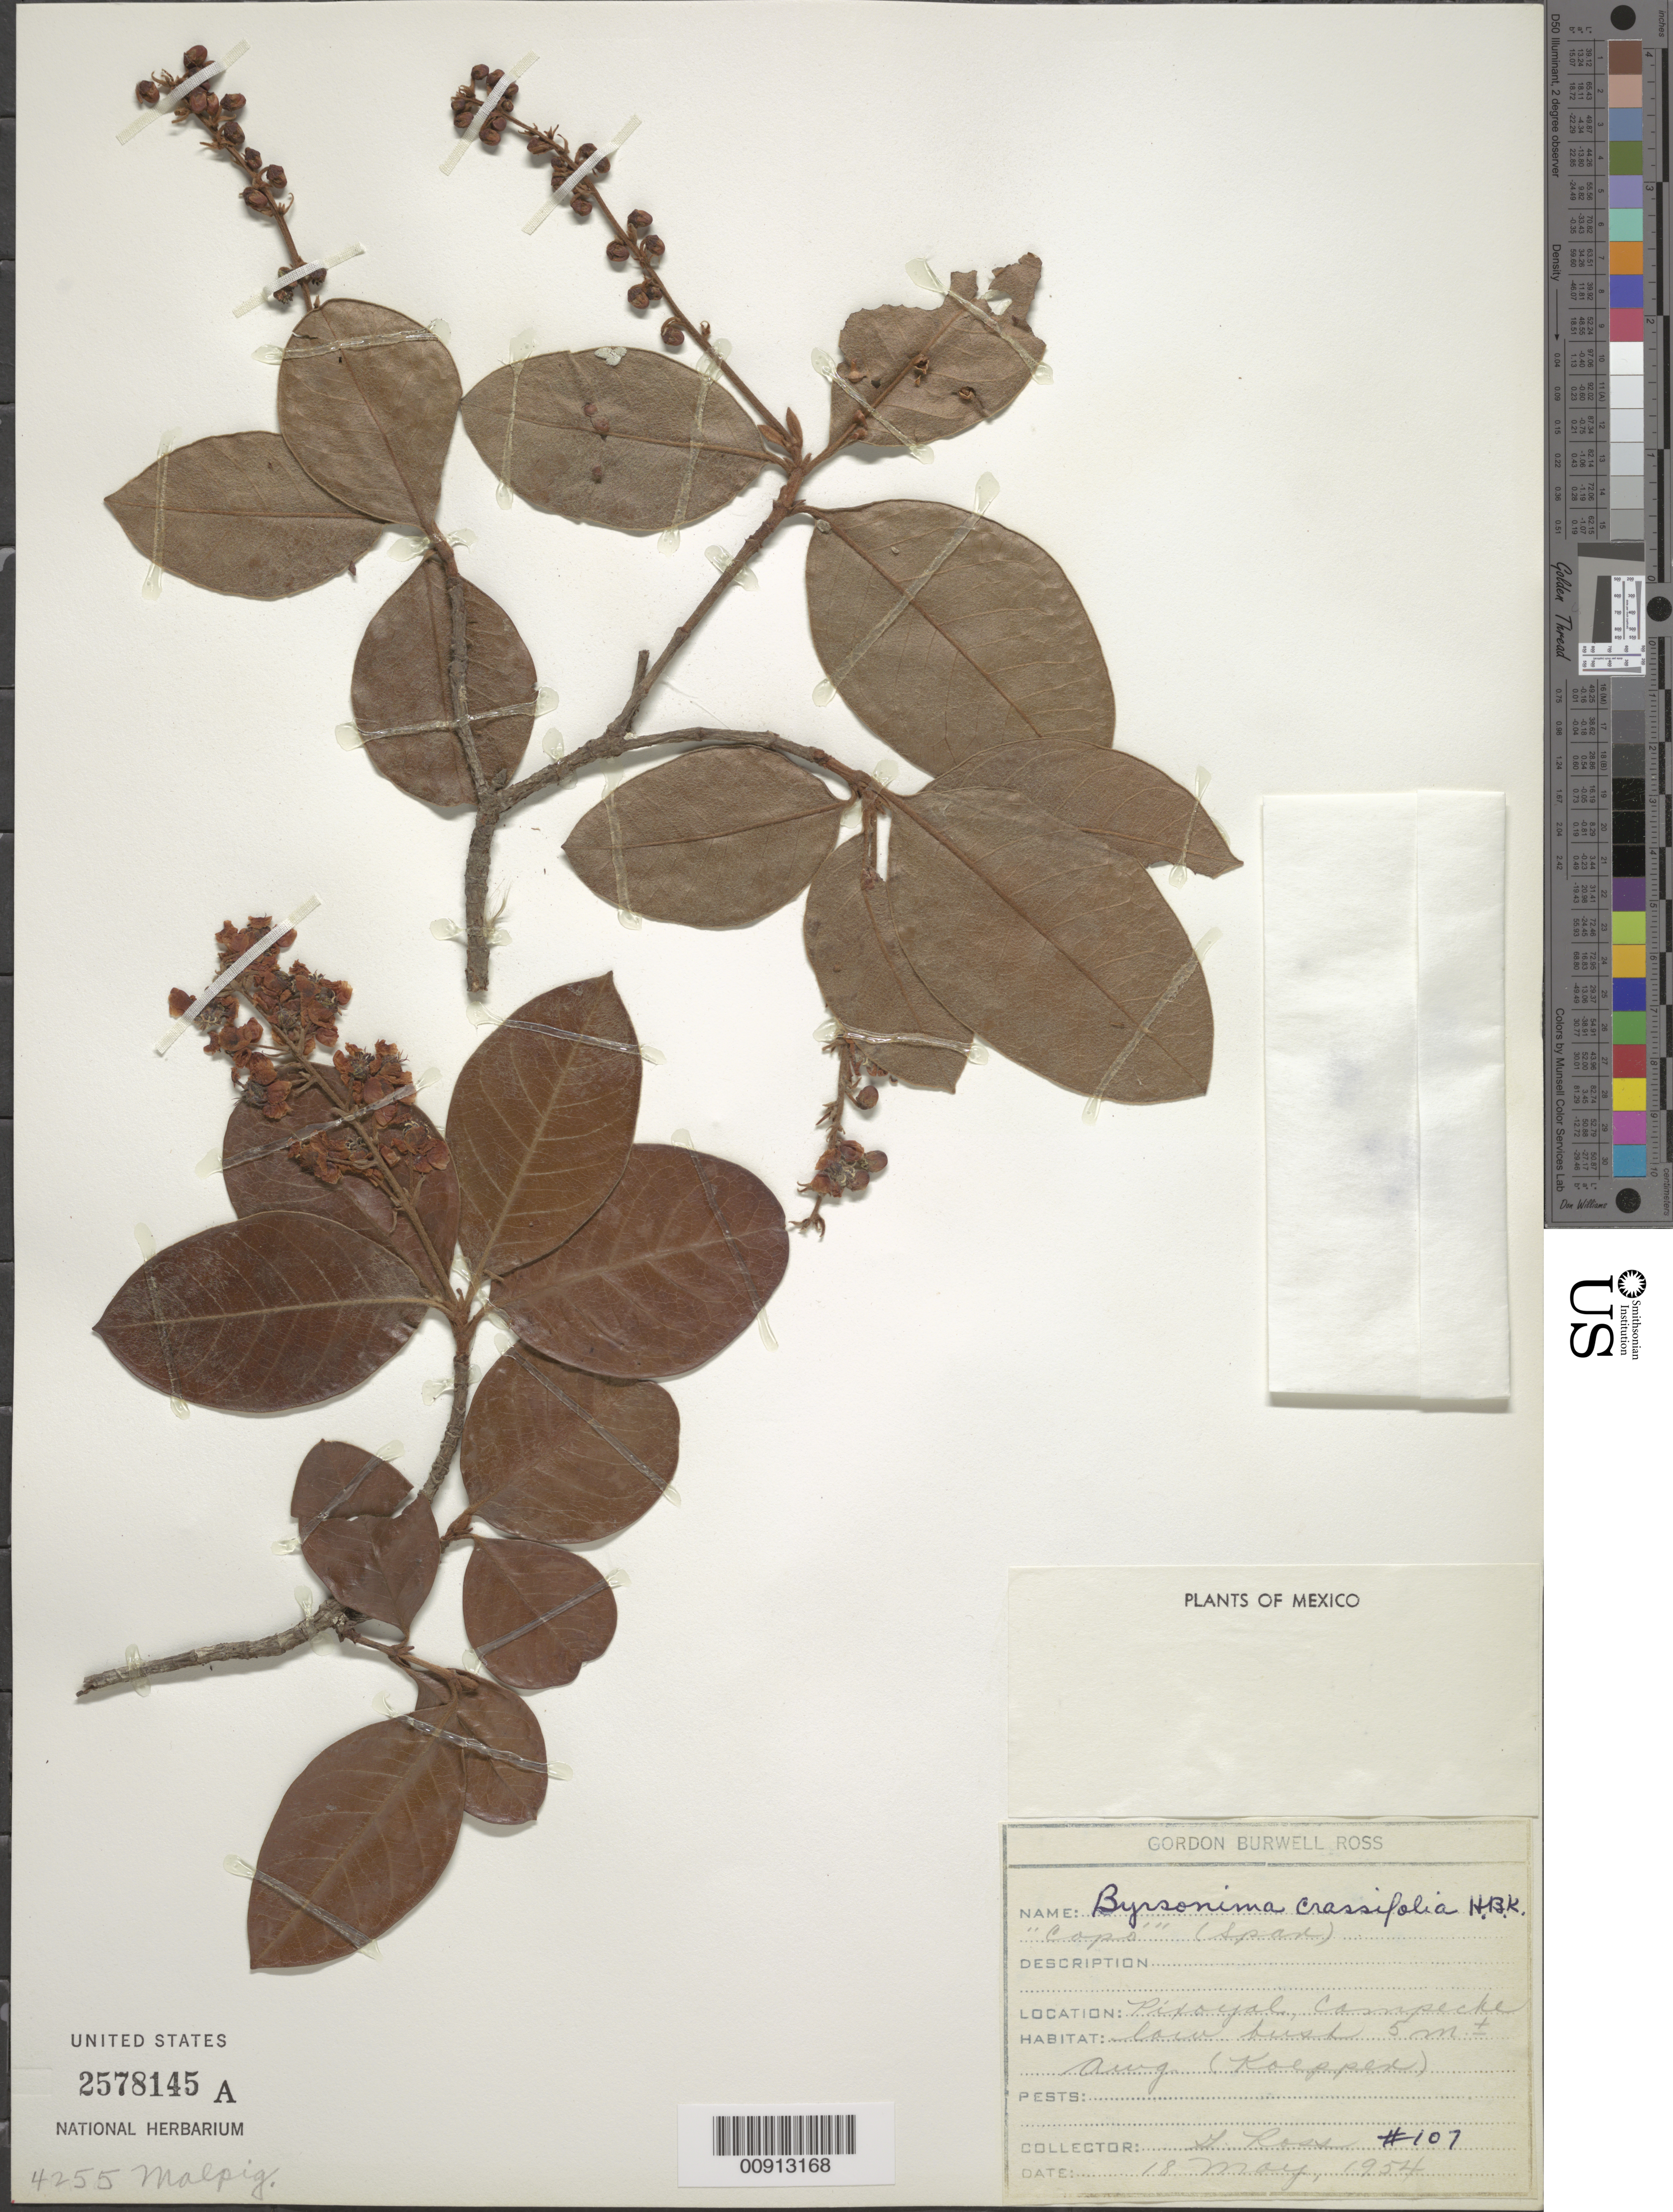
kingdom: Plantae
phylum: Tracheophyta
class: Magnoliopsida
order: Malpighiales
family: Malpighiaceae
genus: Byrsonima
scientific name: Byrsonima crassifolia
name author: (L.) Kunth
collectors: G. B. Ross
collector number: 107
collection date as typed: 18 May 1954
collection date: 1954-05-18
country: Mexico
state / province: Campeche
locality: Pixoyal, Campeche.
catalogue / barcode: US 2578145A